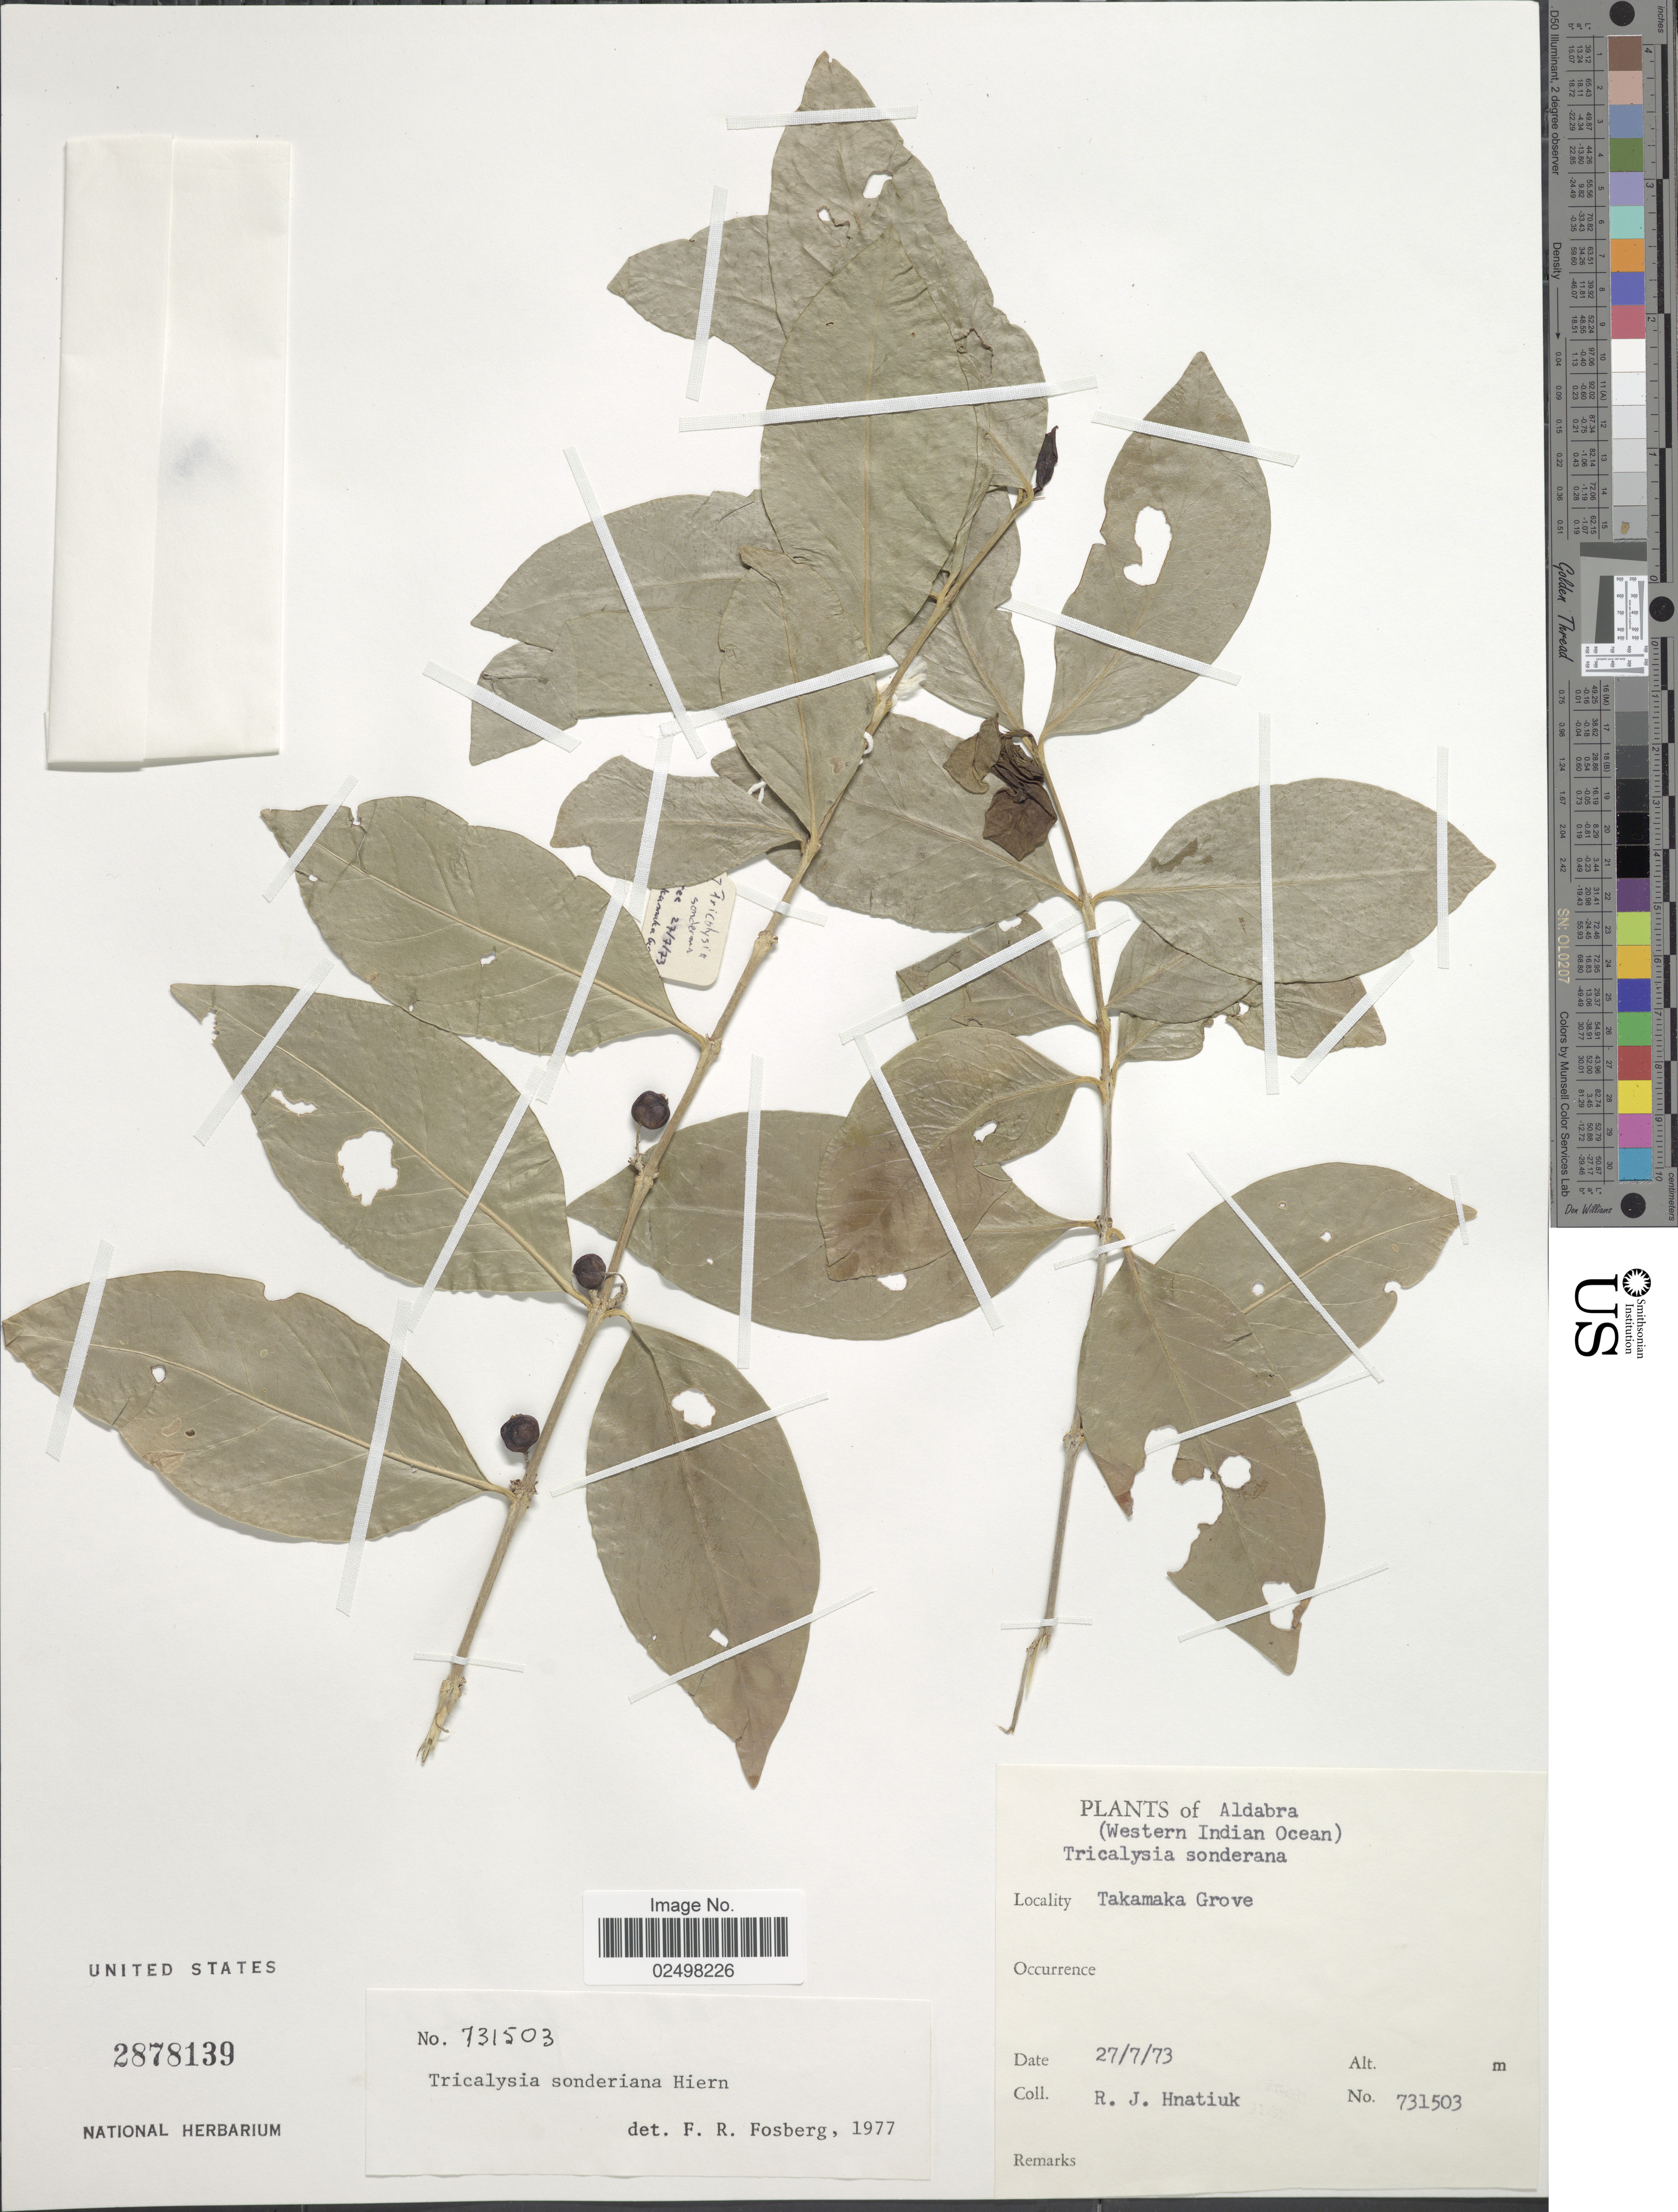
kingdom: Plantae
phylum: Tracheophyta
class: Magnoliopsida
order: Gentianales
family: Rubiaceae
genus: Tricalysia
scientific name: Tricalysia sonderiana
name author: Hiern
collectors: R. Hnatiuk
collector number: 731503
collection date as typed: Transcribed d/m/y: 27/7/73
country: Seychelles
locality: Aldabra (Western Indian Ocean) Takamaka Grove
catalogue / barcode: US 2878139